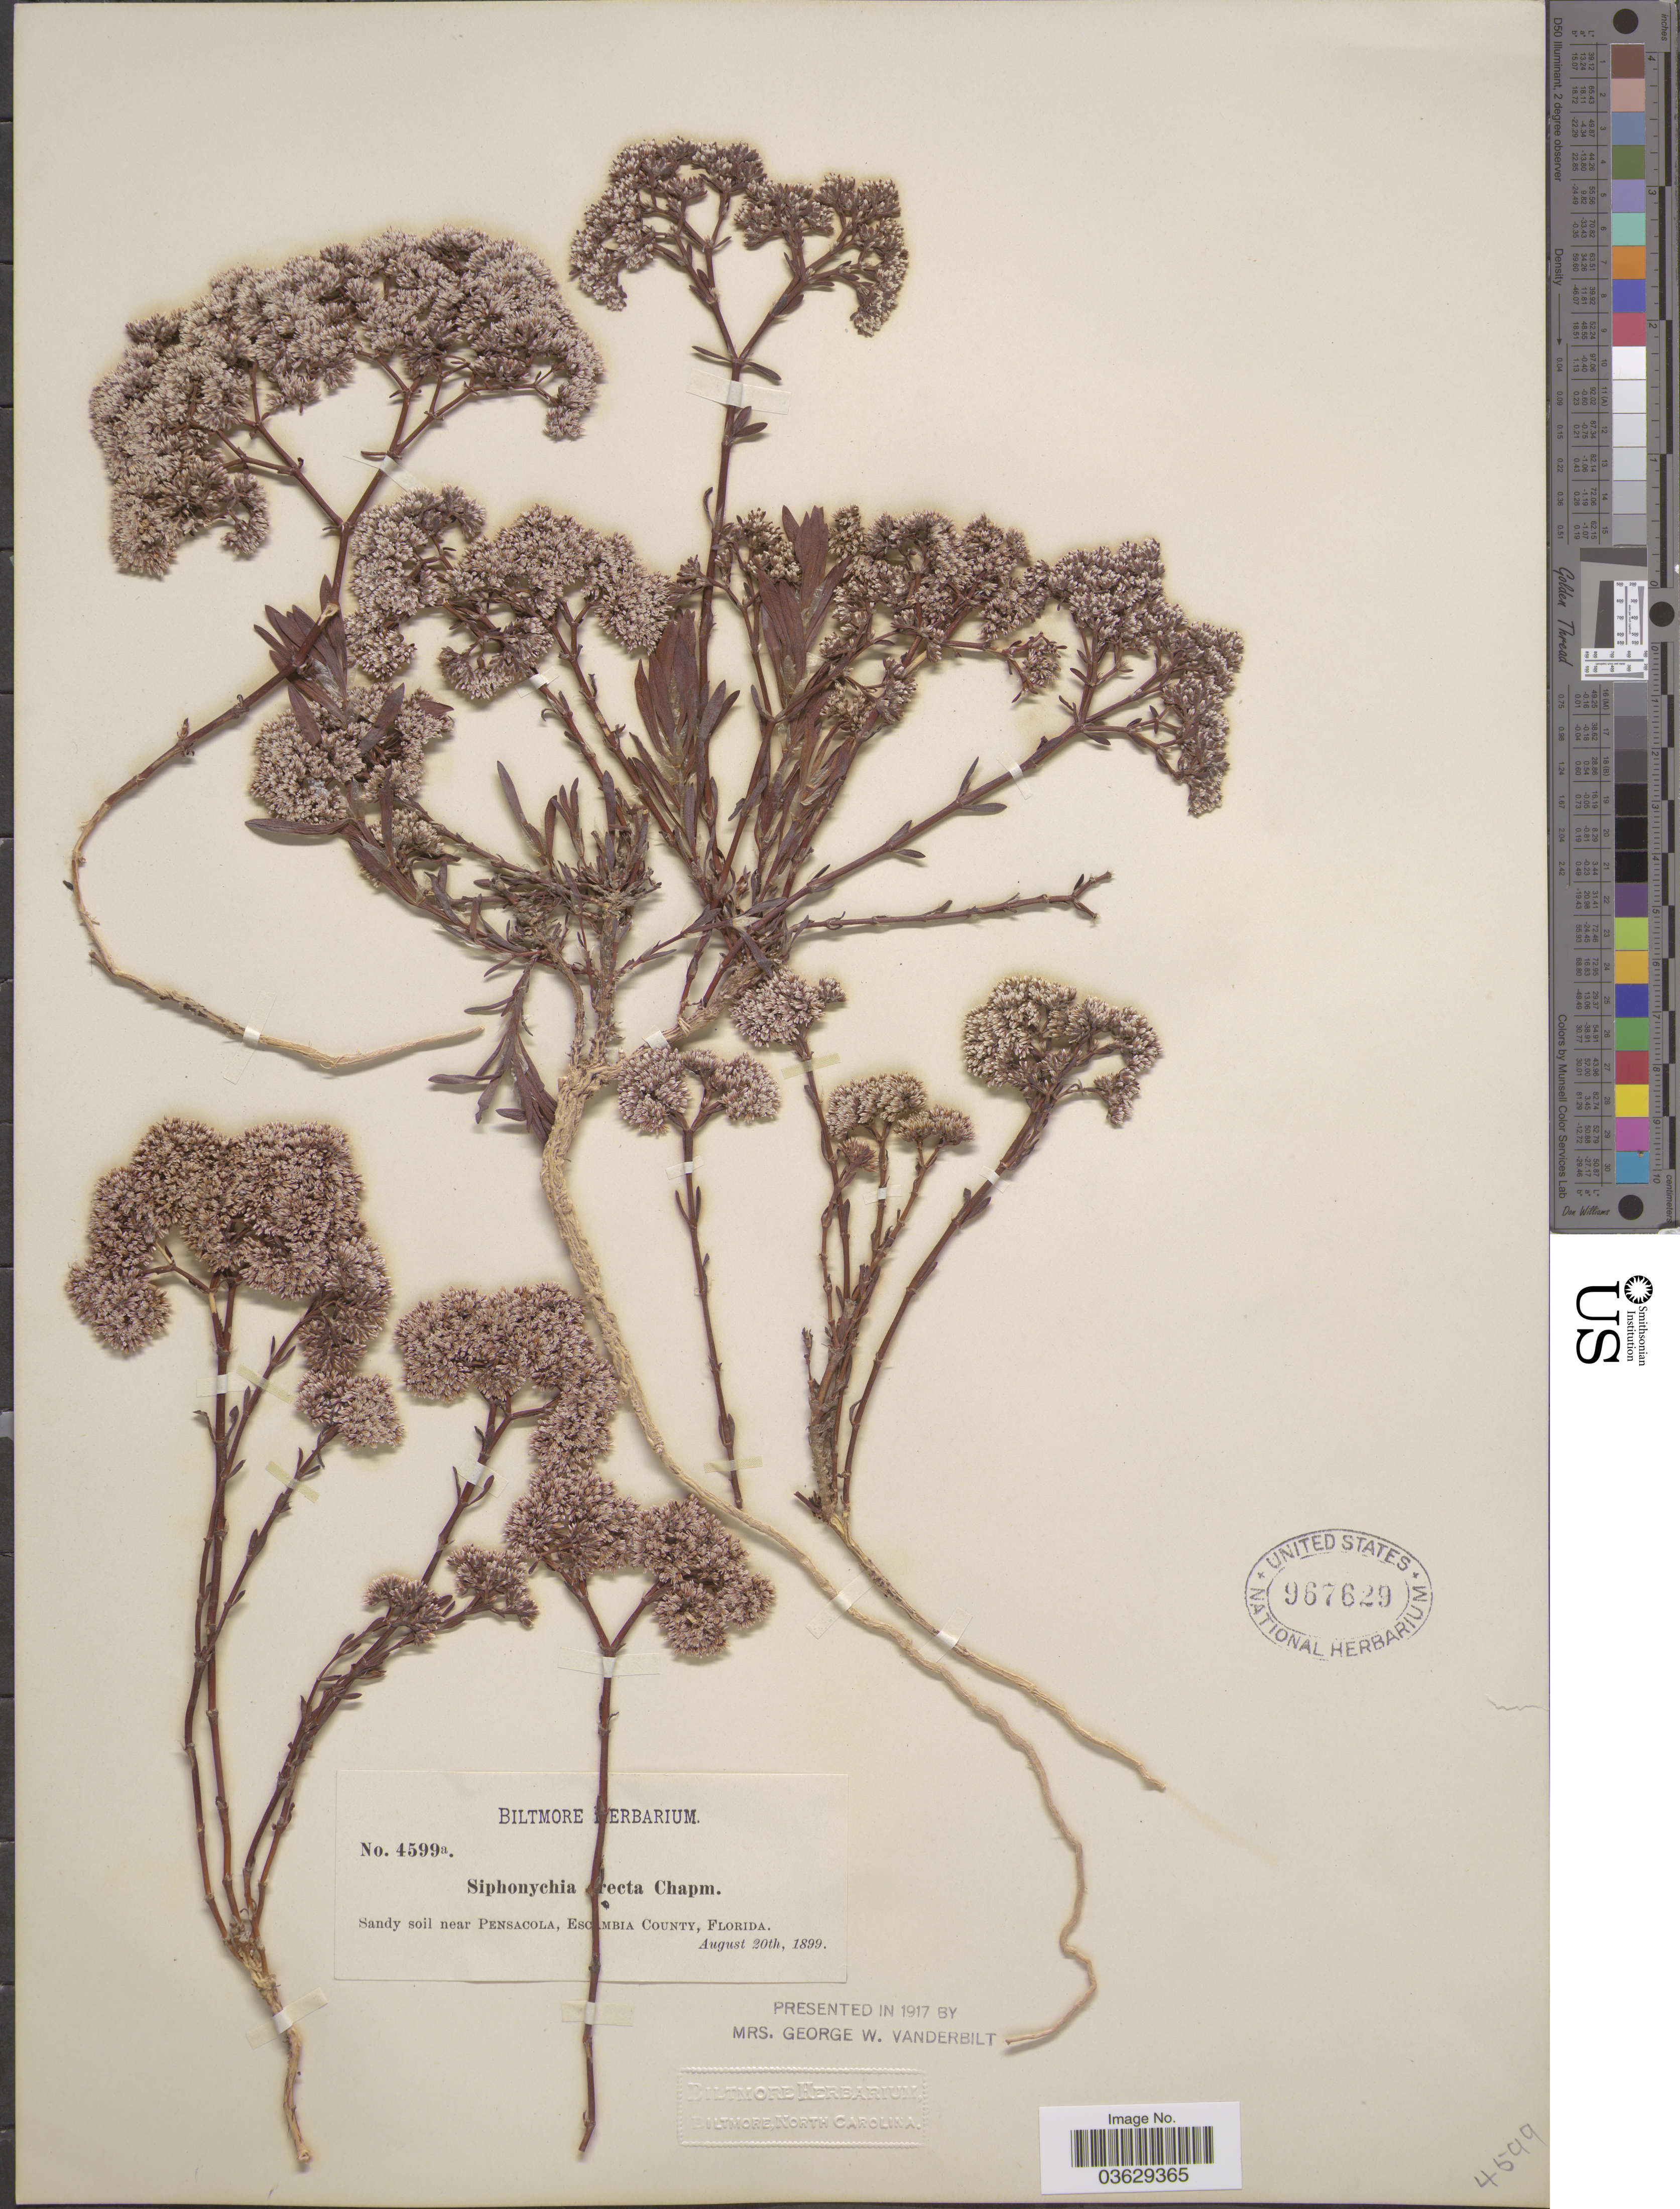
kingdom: Plantae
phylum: Tracheophyta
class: Magnoliopsida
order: Caryophyllales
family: Caryophyllaceae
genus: Paronychia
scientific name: Paronychia erecta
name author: (Chapm.) Shinners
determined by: Strong, Mark T., (BOT), Smithsonian Institution - National Museum of Natural History (UNITED STATES)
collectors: ex herb. Biltmore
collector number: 4599a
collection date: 1899-08-20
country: United States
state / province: Florida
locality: Near Pensacola, Escambia County.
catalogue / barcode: US 967629